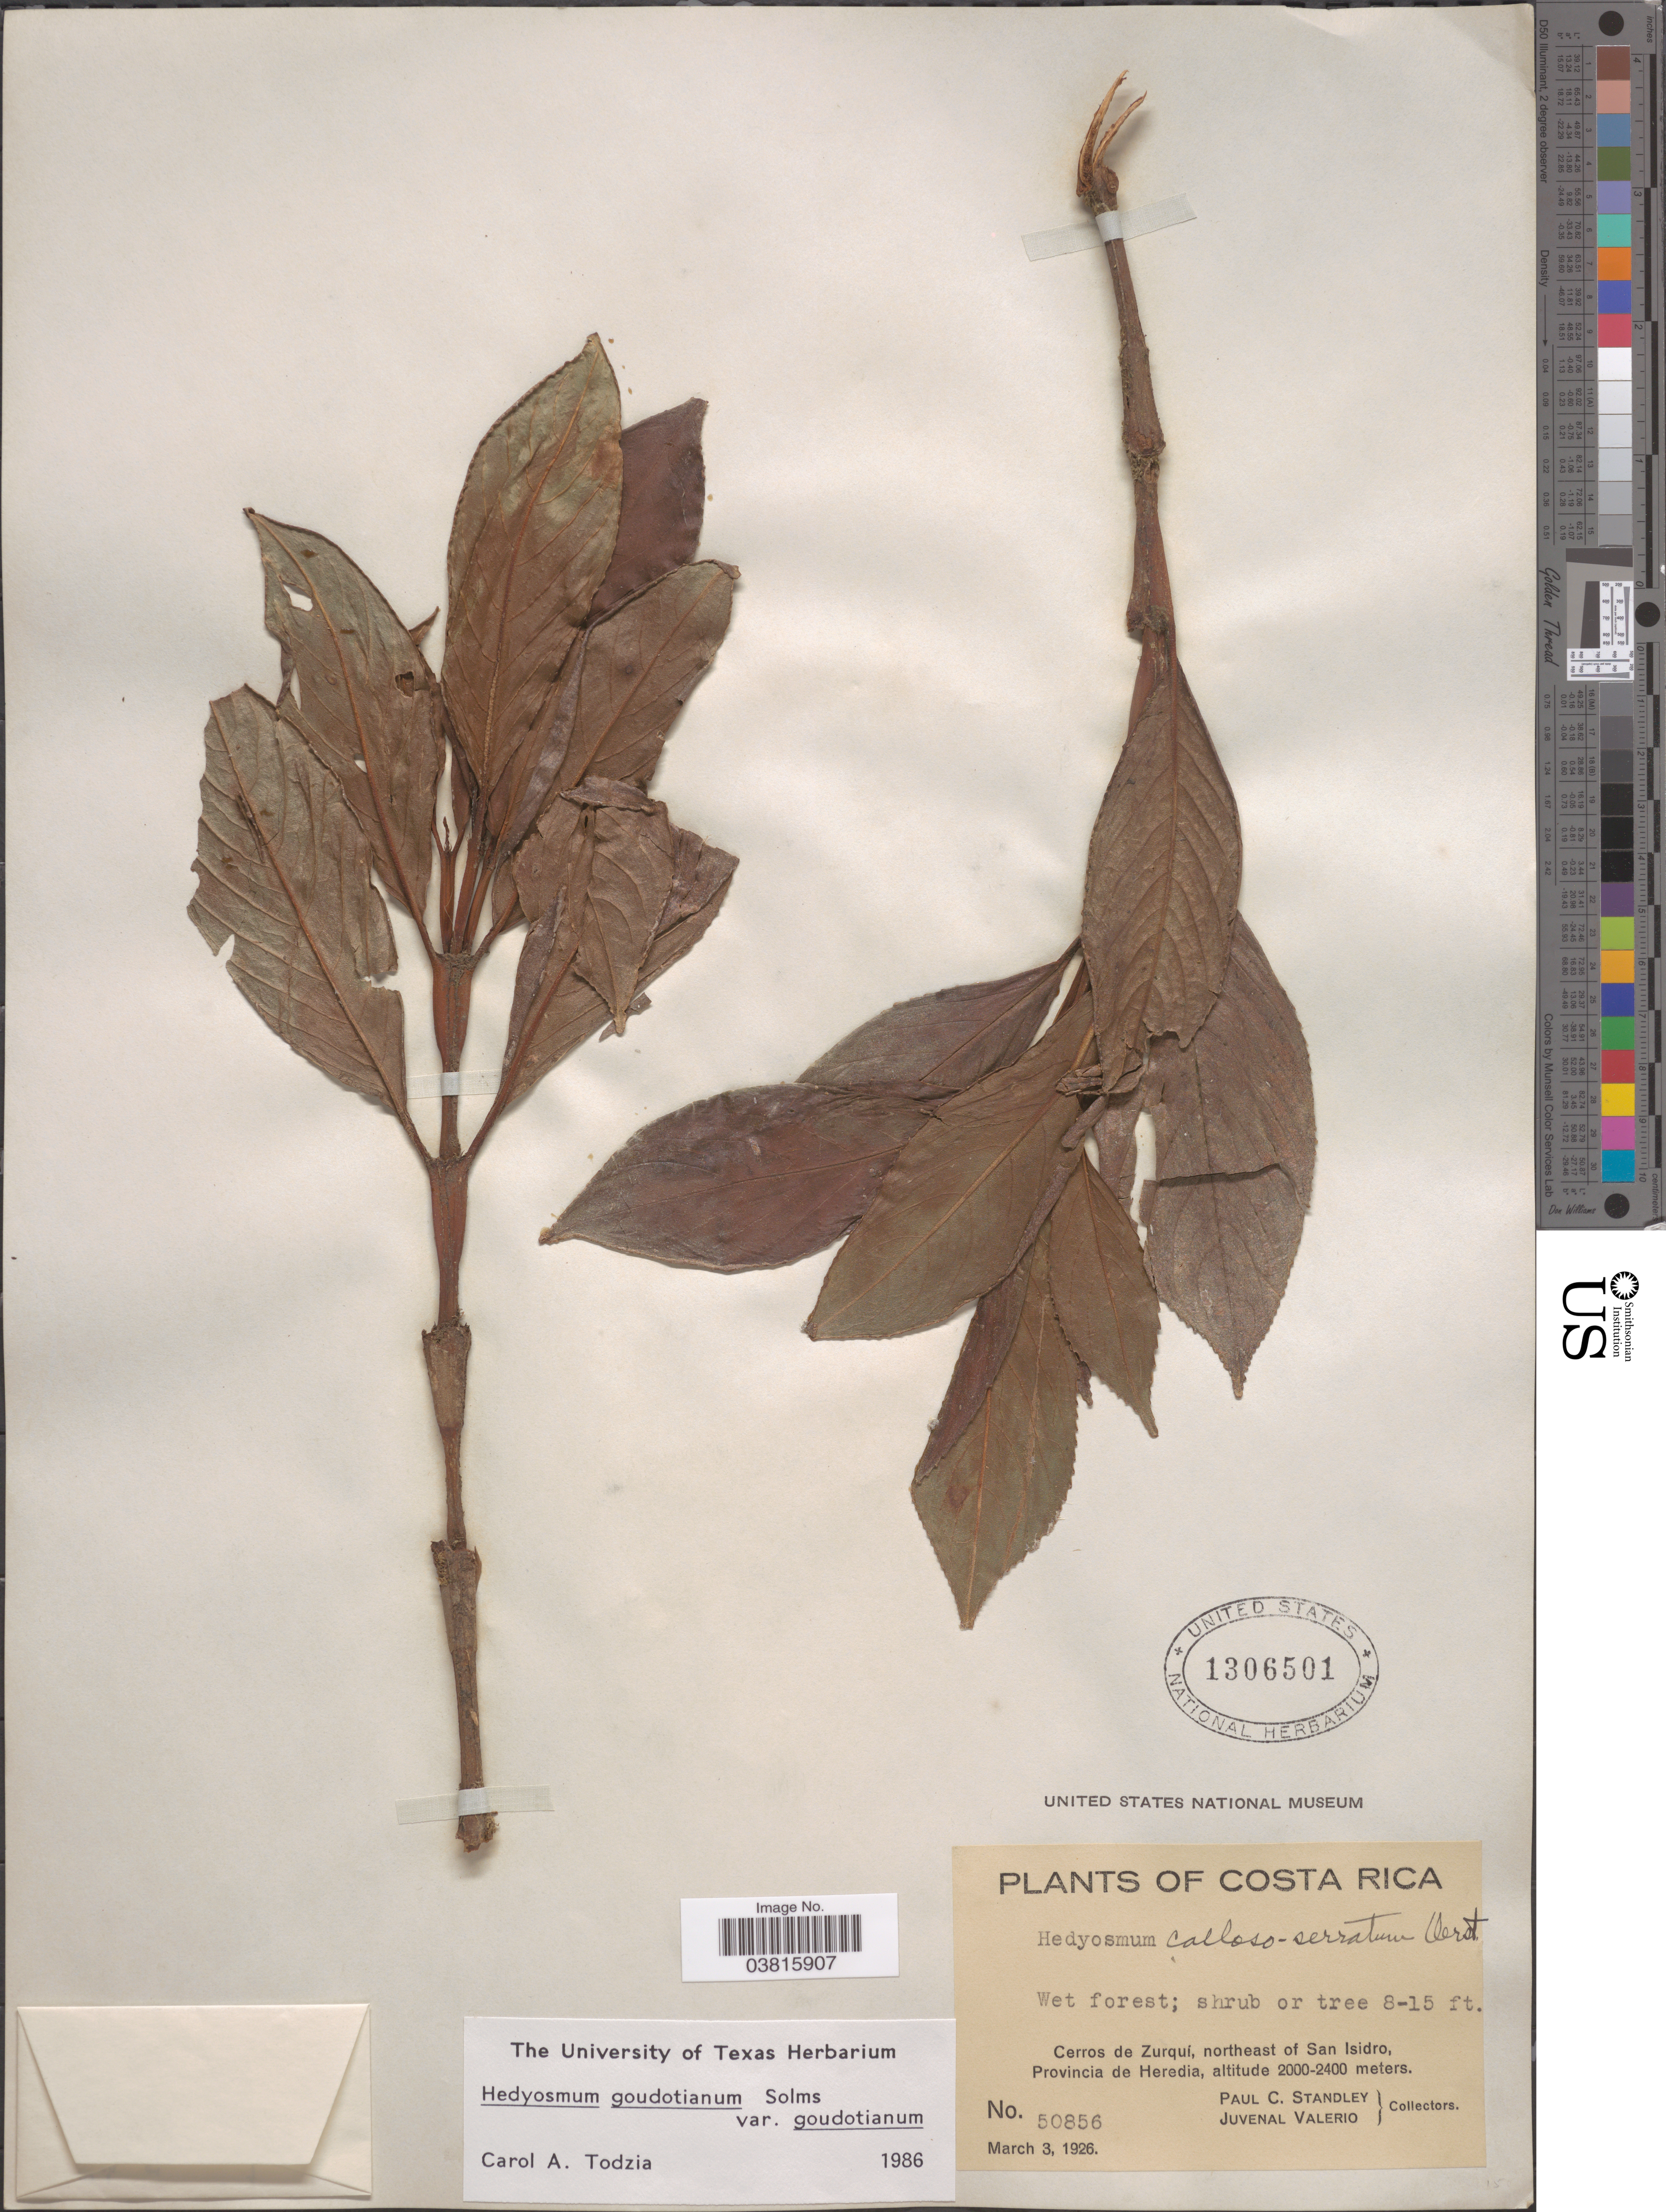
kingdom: Plantae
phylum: Tracheophyta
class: Magnoliopsida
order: Chloranthales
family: Chloranthaceae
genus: Hedyosmum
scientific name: Hedyosmum goudotianum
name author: Solms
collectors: P. C. Standley & J. Valerio R.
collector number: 50856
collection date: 1926-03-03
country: Costa Rica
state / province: Heredia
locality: Cerros de Zurquí, northeast of San Isidro.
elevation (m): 2000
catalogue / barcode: US 1306501